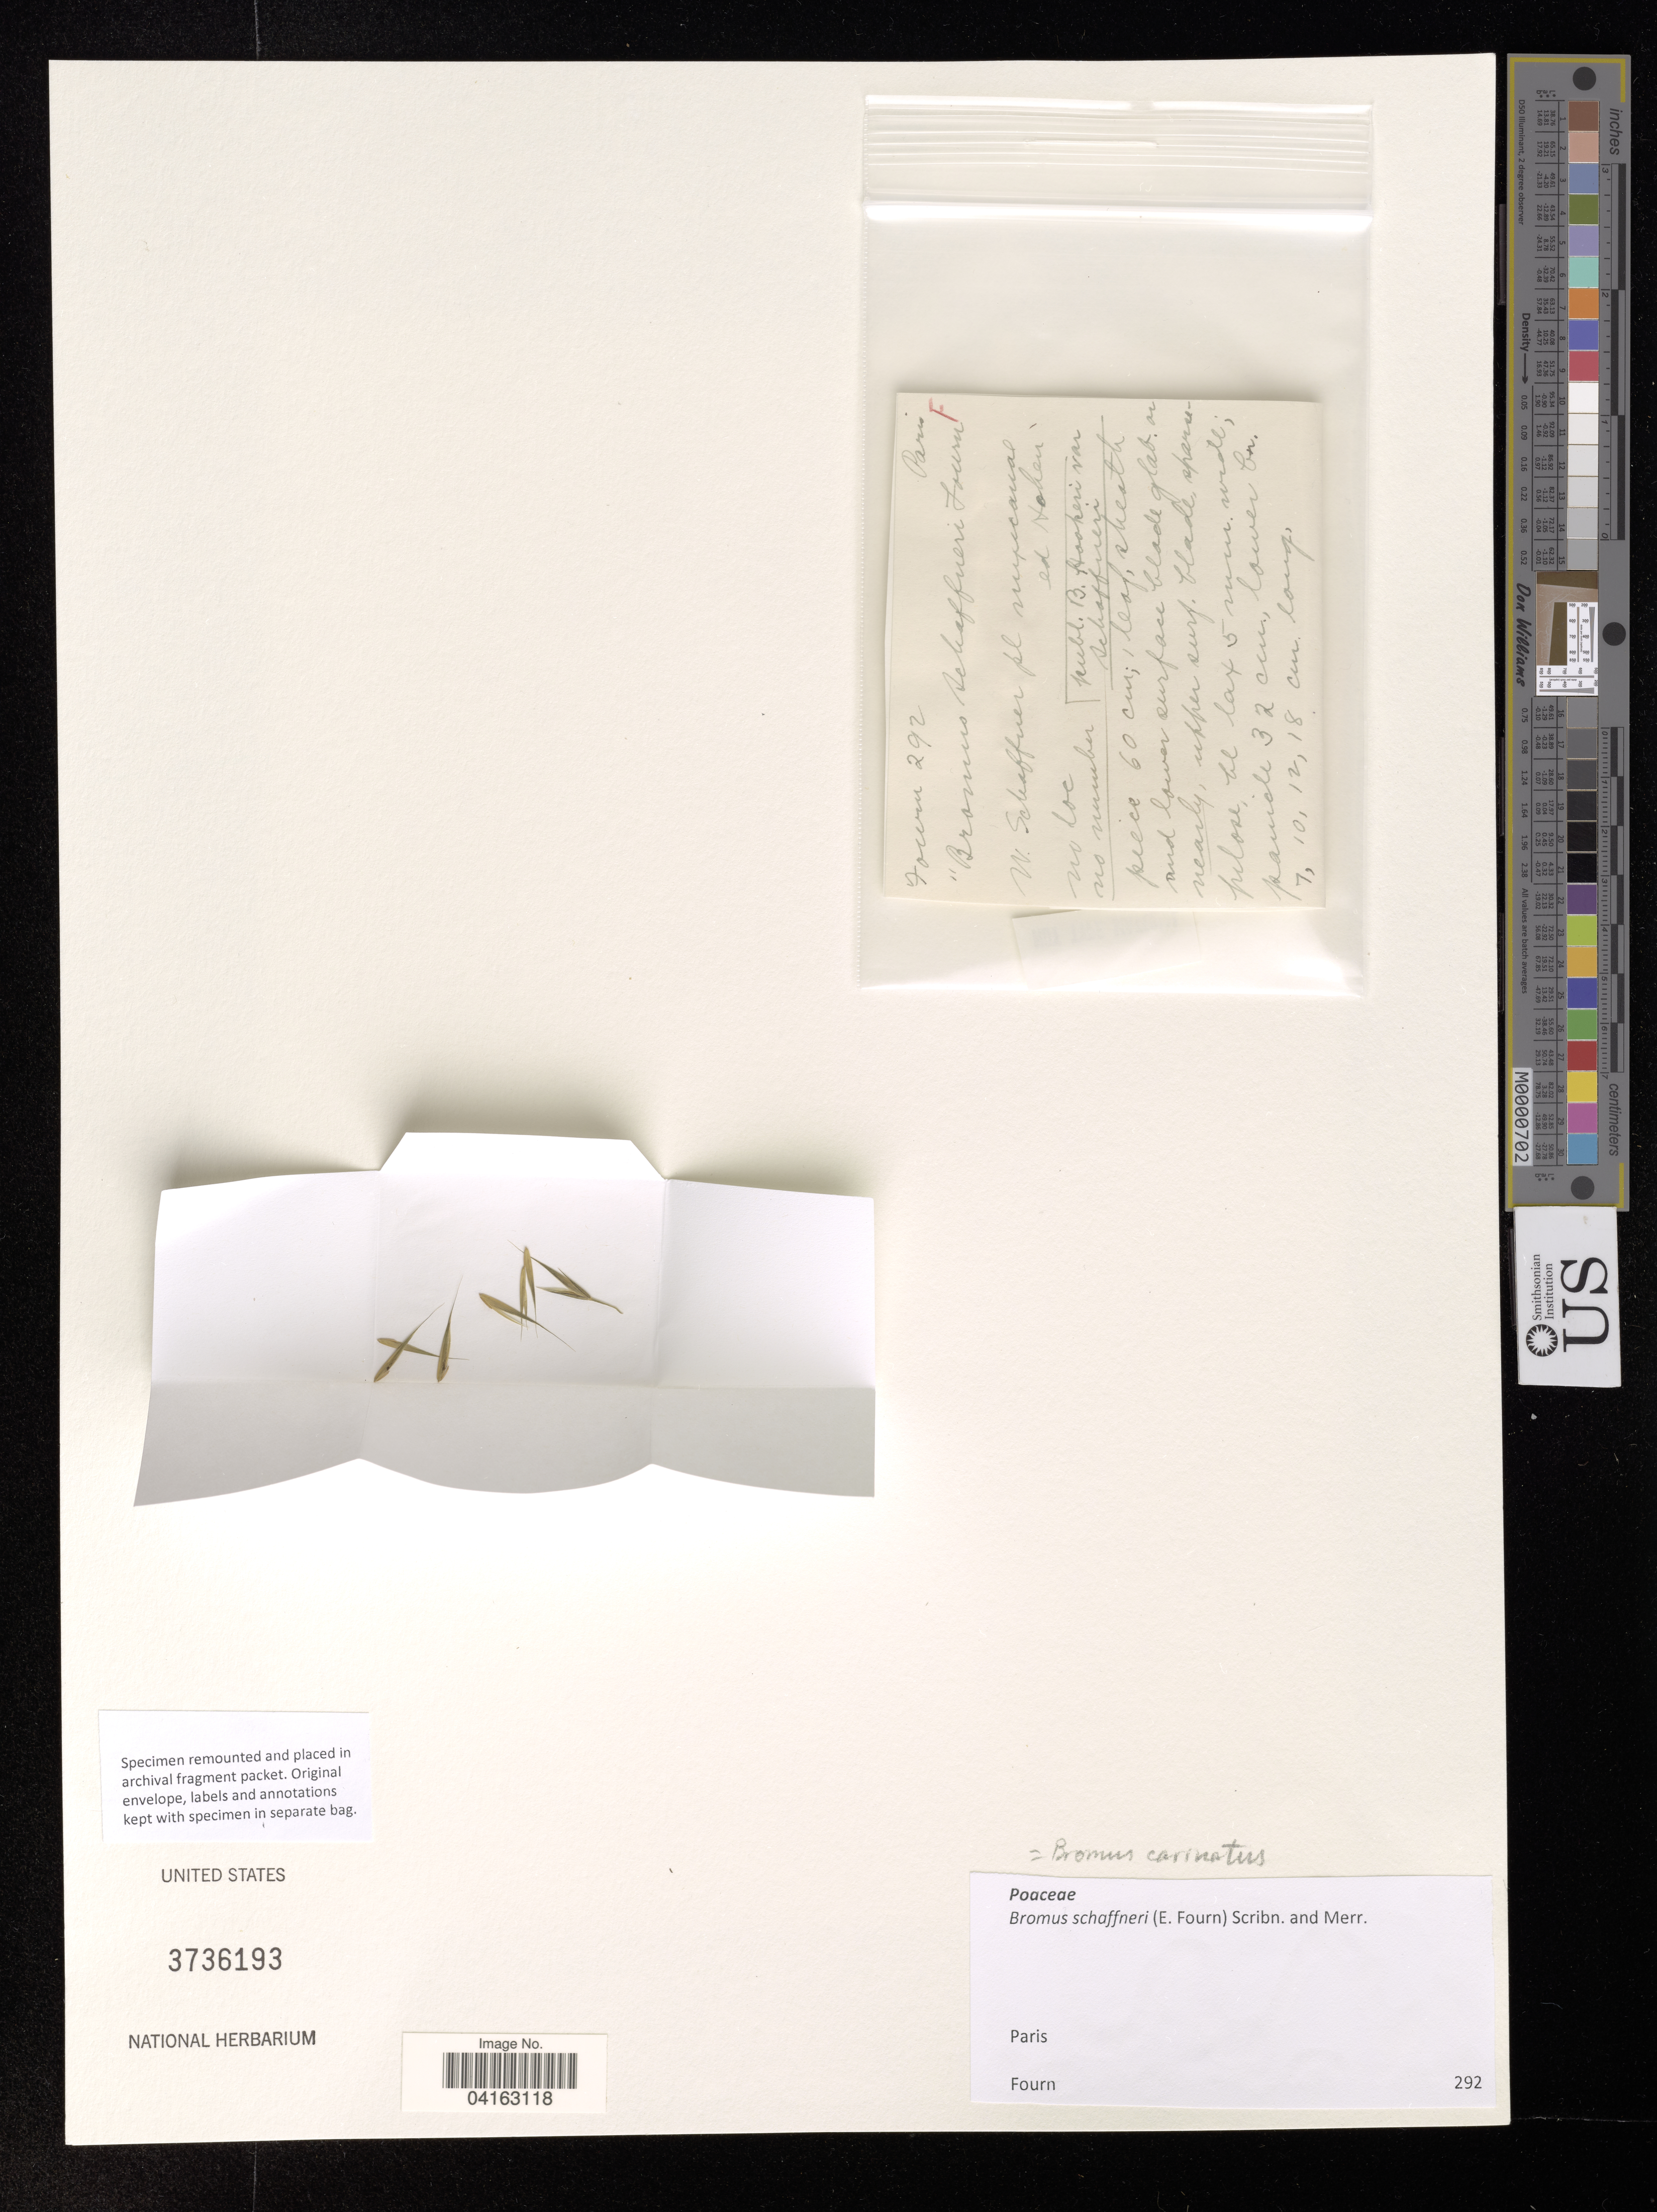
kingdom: Plantae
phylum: Tracheophyta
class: Liliopsida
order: Poales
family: Poaceae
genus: Bromus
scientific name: Bromus carinatus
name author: Hook. & Arn.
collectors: Fourn.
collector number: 292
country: France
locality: Paris.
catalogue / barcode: US 3736193